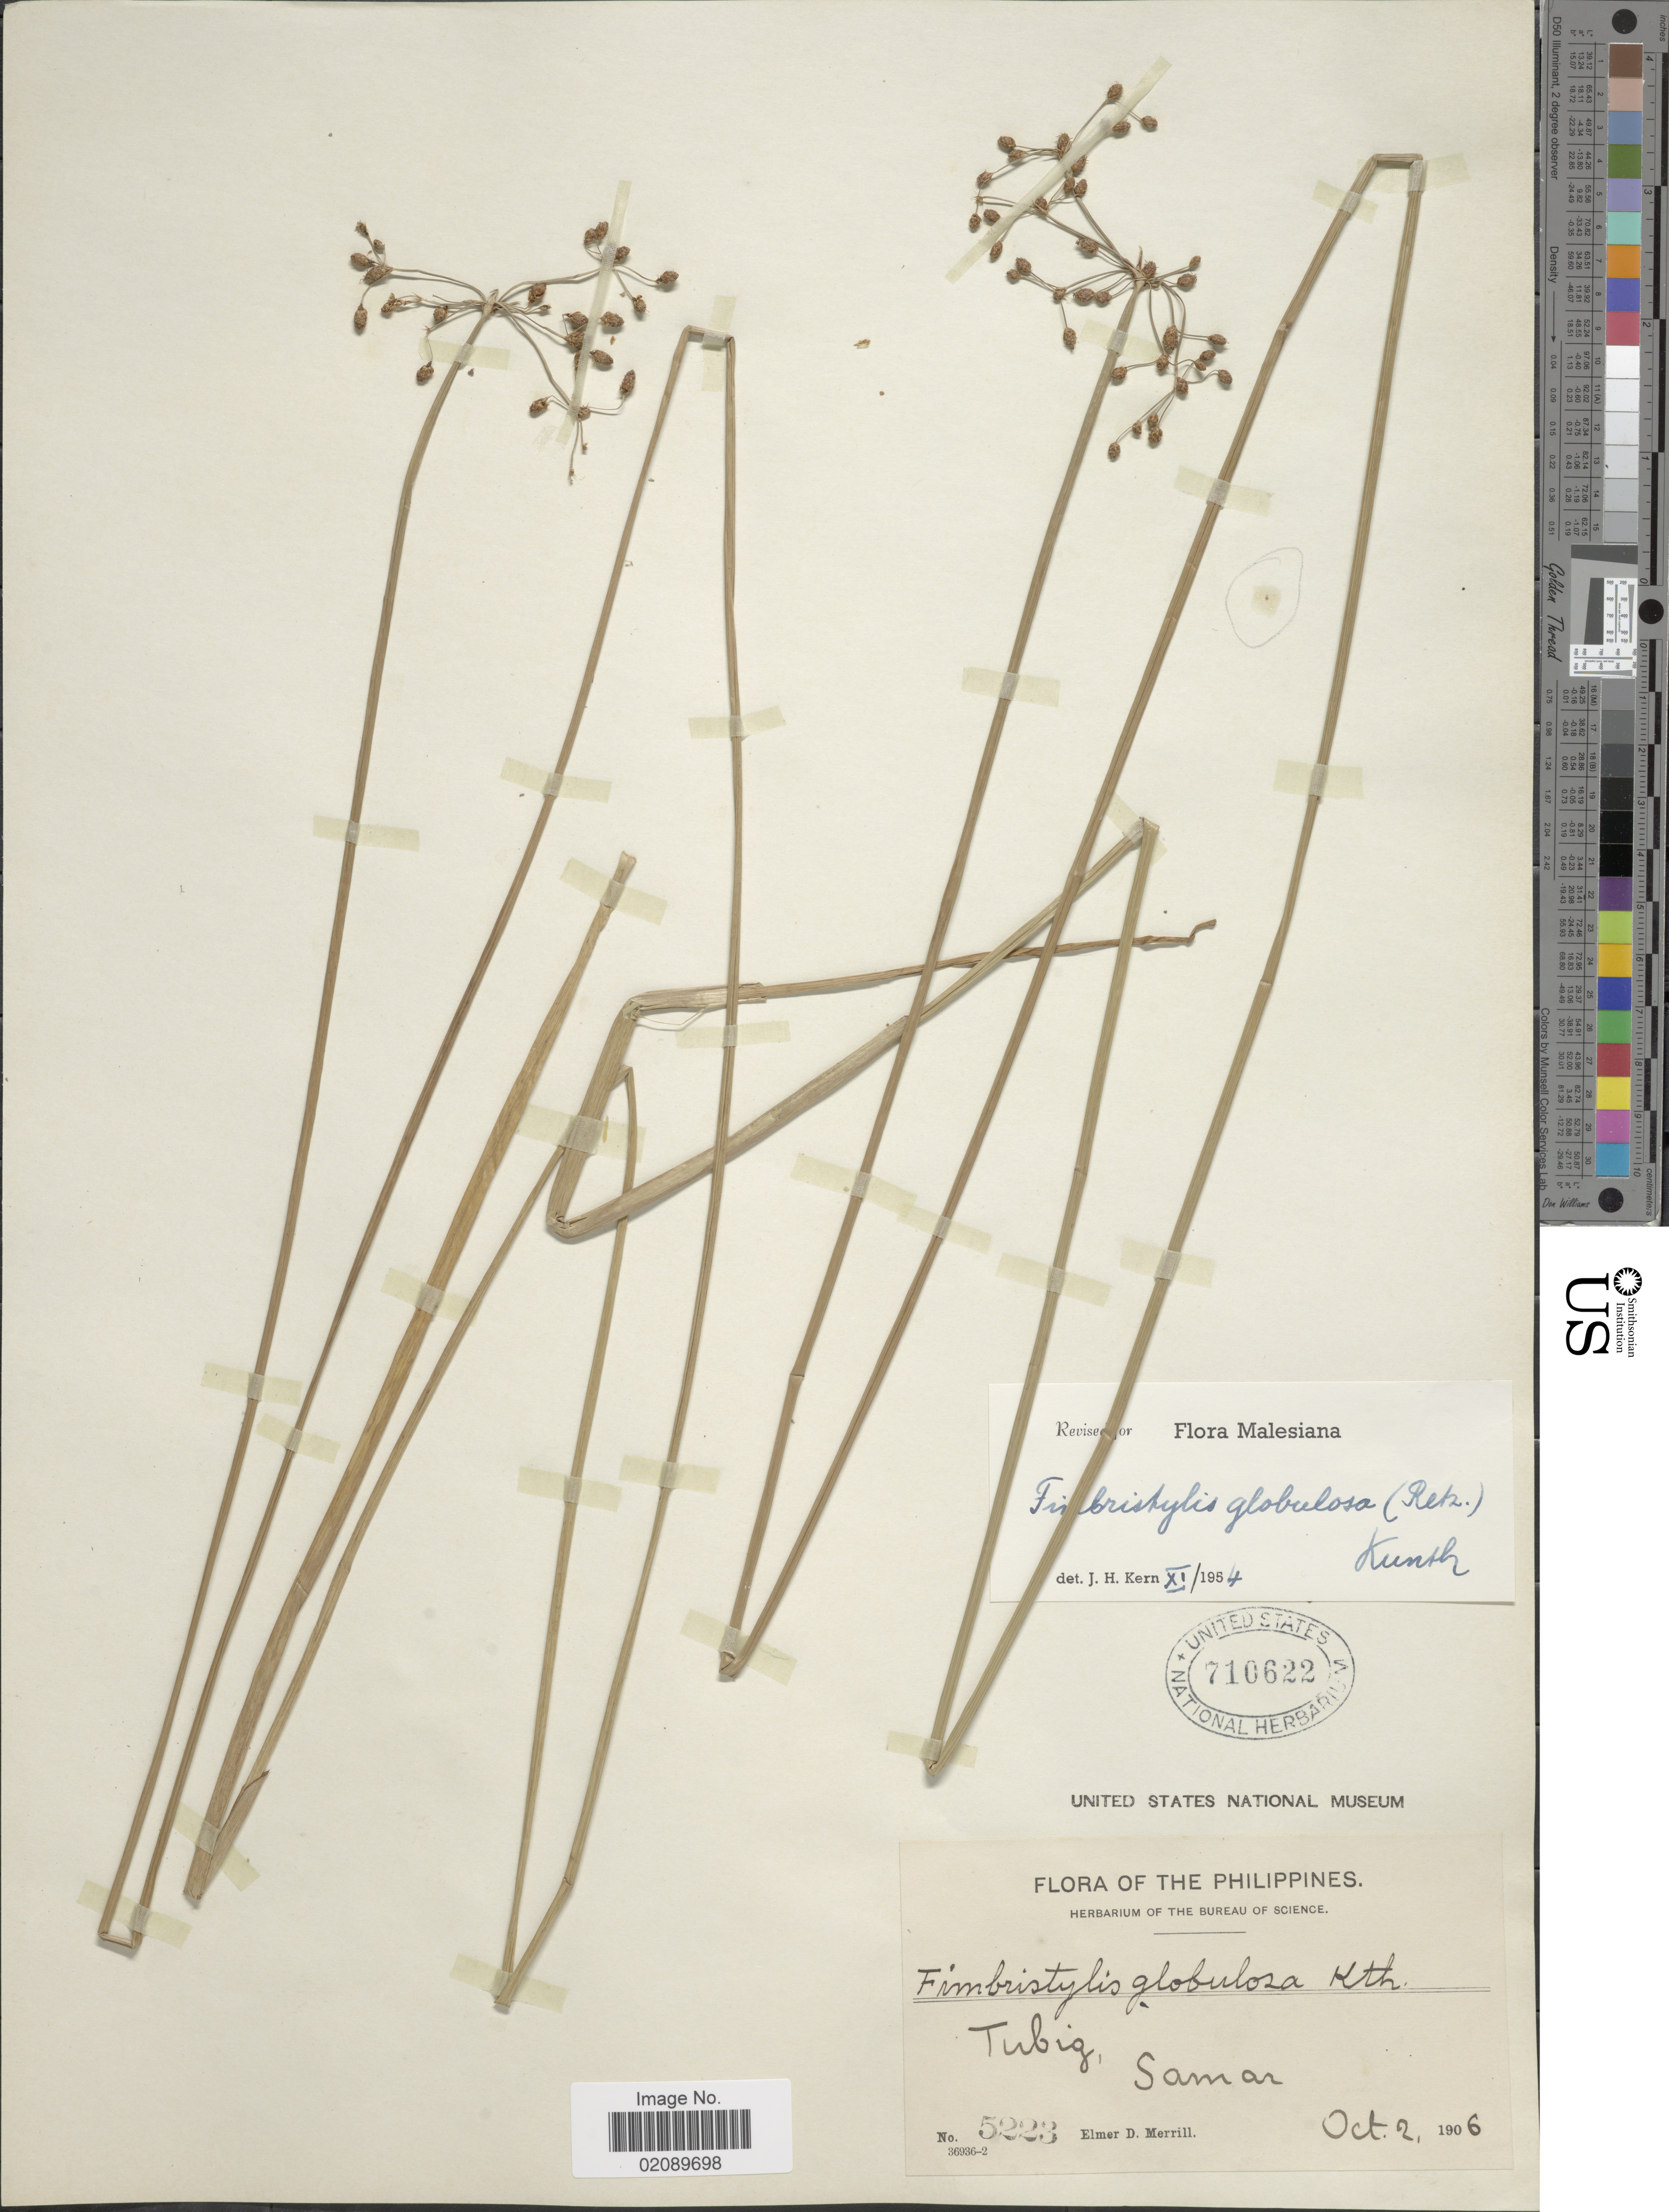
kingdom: Plantae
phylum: Tracheophyta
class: Liliopsida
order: Poales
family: Cyperaceae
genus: Fimbristylis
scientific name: Fimbristylis umbellaris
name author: (Lam.) Vahl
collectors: E. D. Merrill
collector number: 5223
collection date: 1906-10-02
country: Philippines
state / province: Eastern Visayas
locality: Tubig, Samar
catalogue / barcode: US 710622